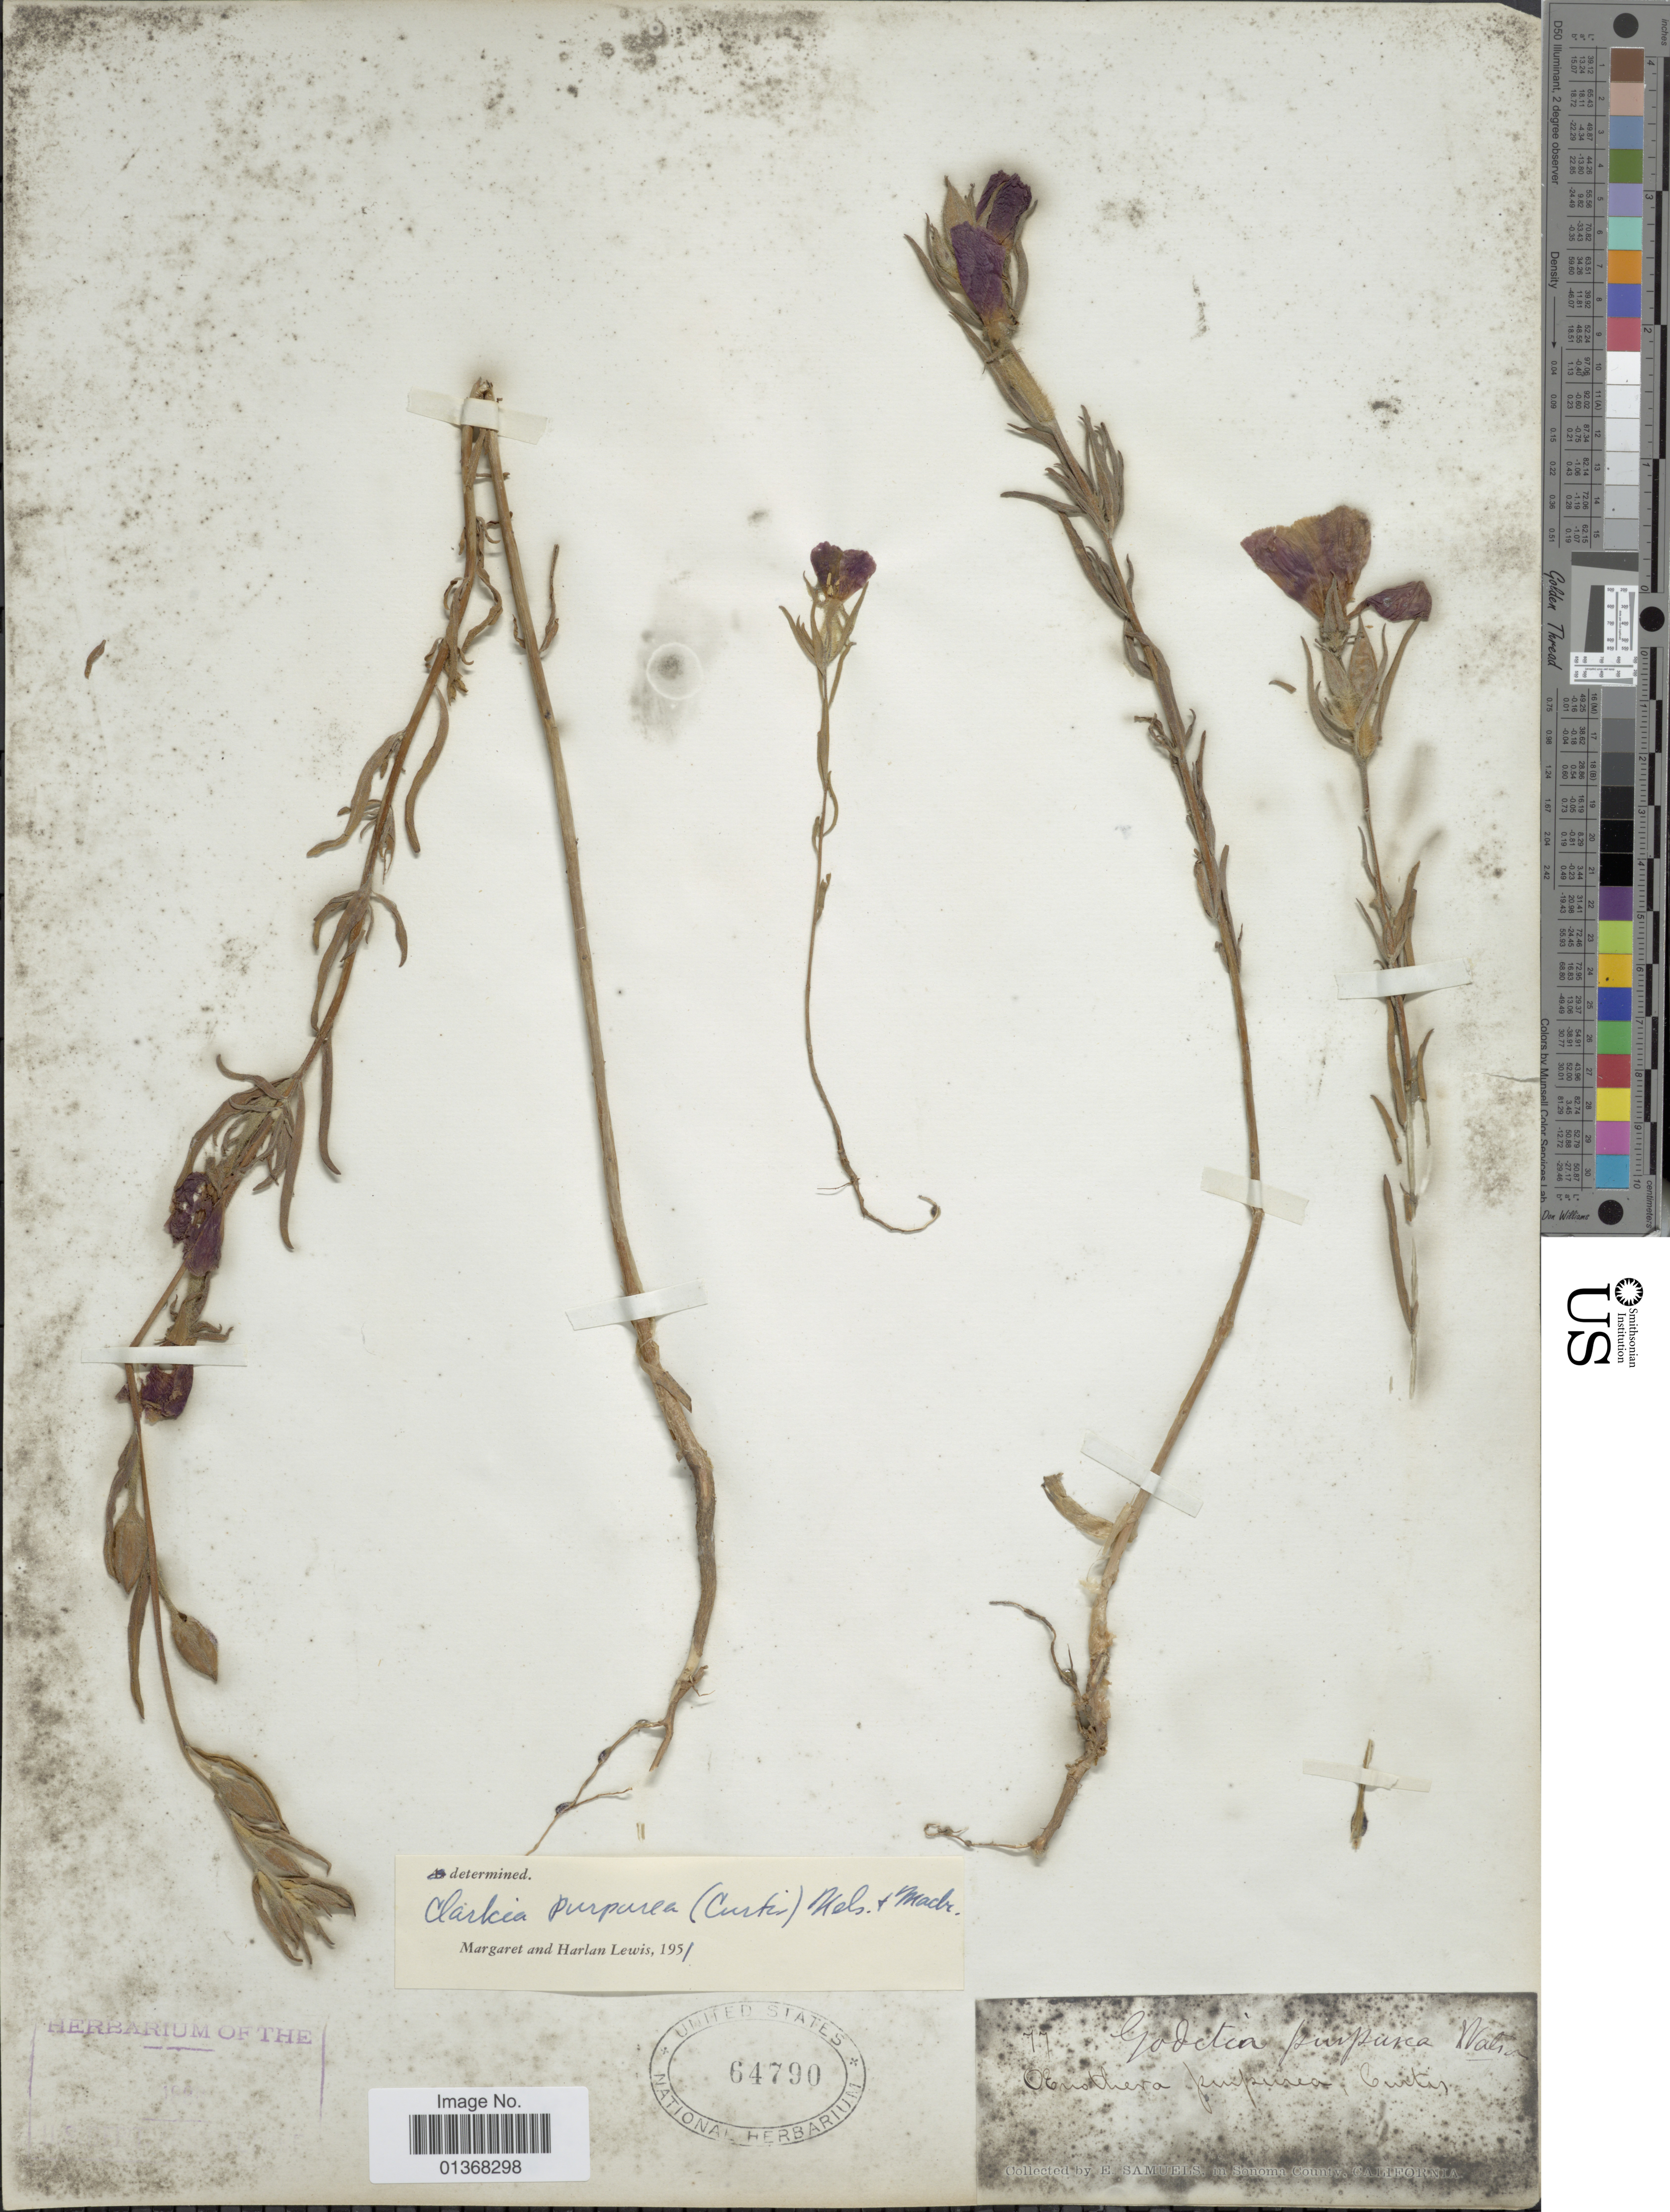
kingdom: Plantae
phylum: Tracheophyta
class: Magnoliopsida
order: Myrtales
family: Onagraceae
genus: Clarkia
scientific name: Clarkia purpurea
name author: (Curtis) A. Nelson & J.F. Macbr.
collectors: E. Samuels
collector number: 77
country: United States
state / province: California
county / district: Sonoma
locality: In Sonoma County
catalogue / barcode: US 64790